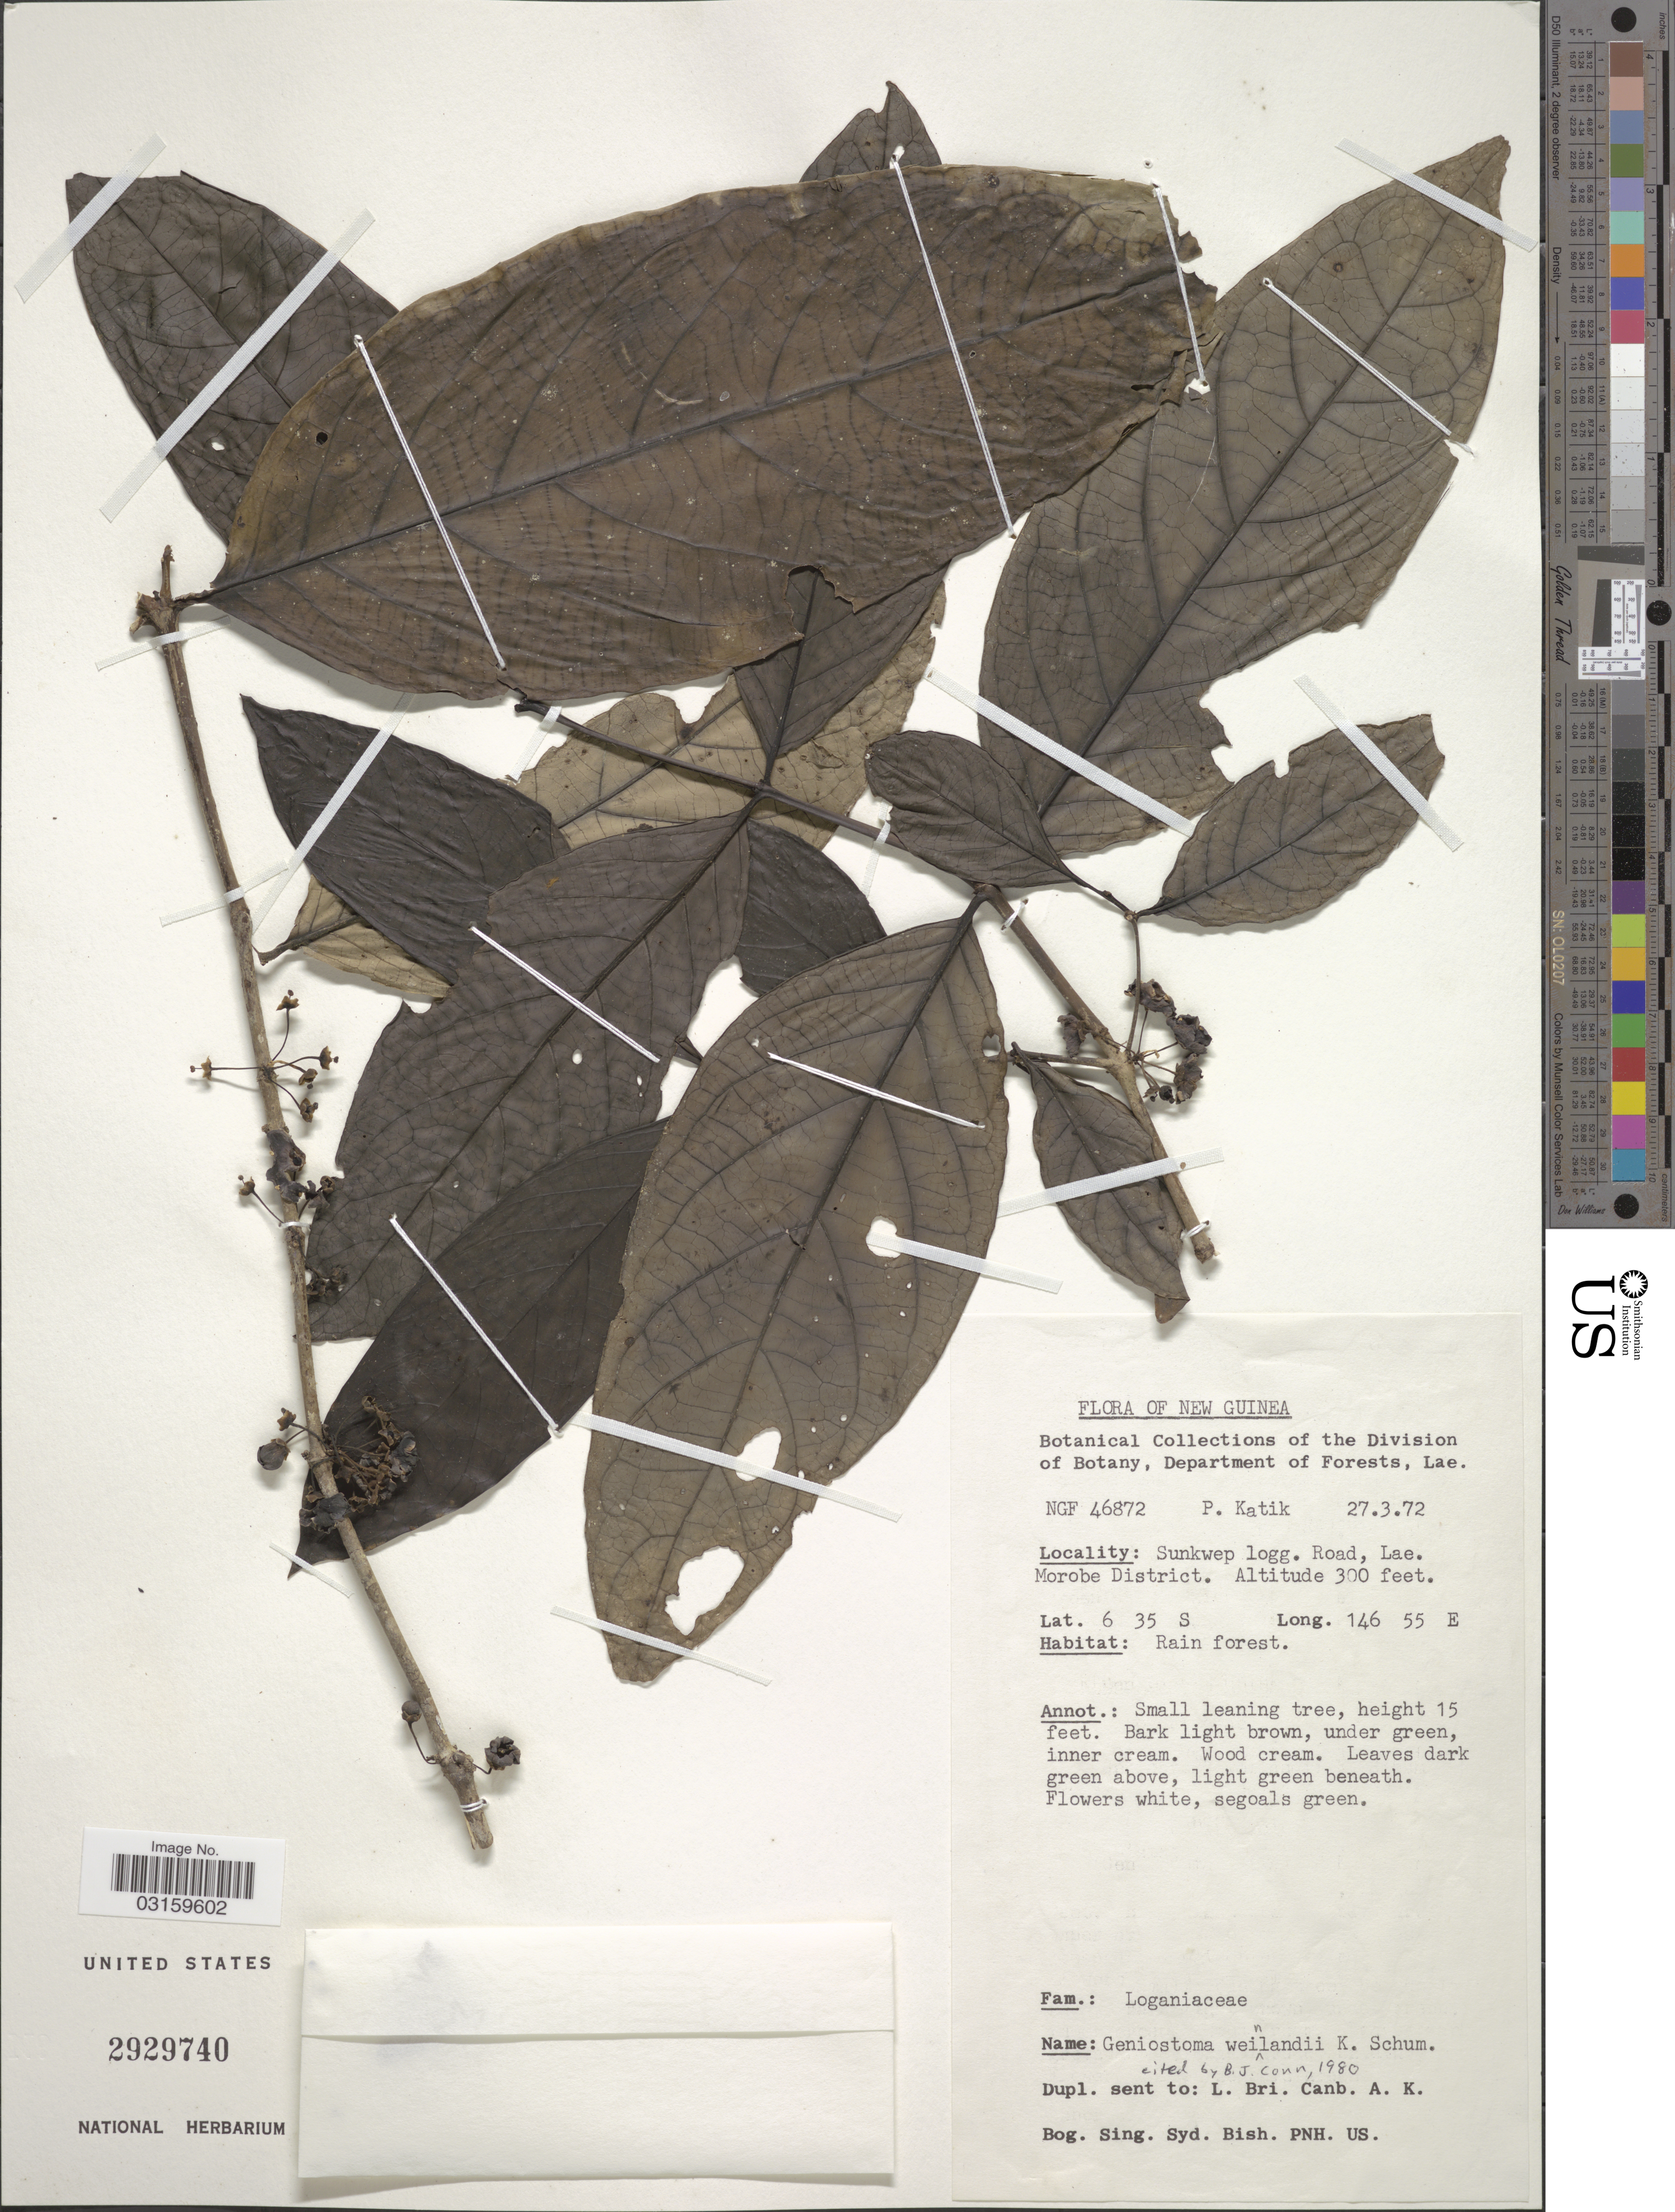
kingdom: Plantae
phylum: Tracheophyta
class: Magnoliopsida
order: Gentianales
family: Loganiaceae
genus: Geniostoma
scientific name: Geniostoma weinlandii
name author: K. Schum.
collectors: P. Katik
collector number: NGF46872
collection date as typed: Transcribed d/m/y: 27/3/72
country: Papua New Guinea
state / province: Morobe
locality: New Guinea. Sunkwep logg. Road, Lae. Morobe District.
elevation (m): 91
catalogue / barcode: US 2929740